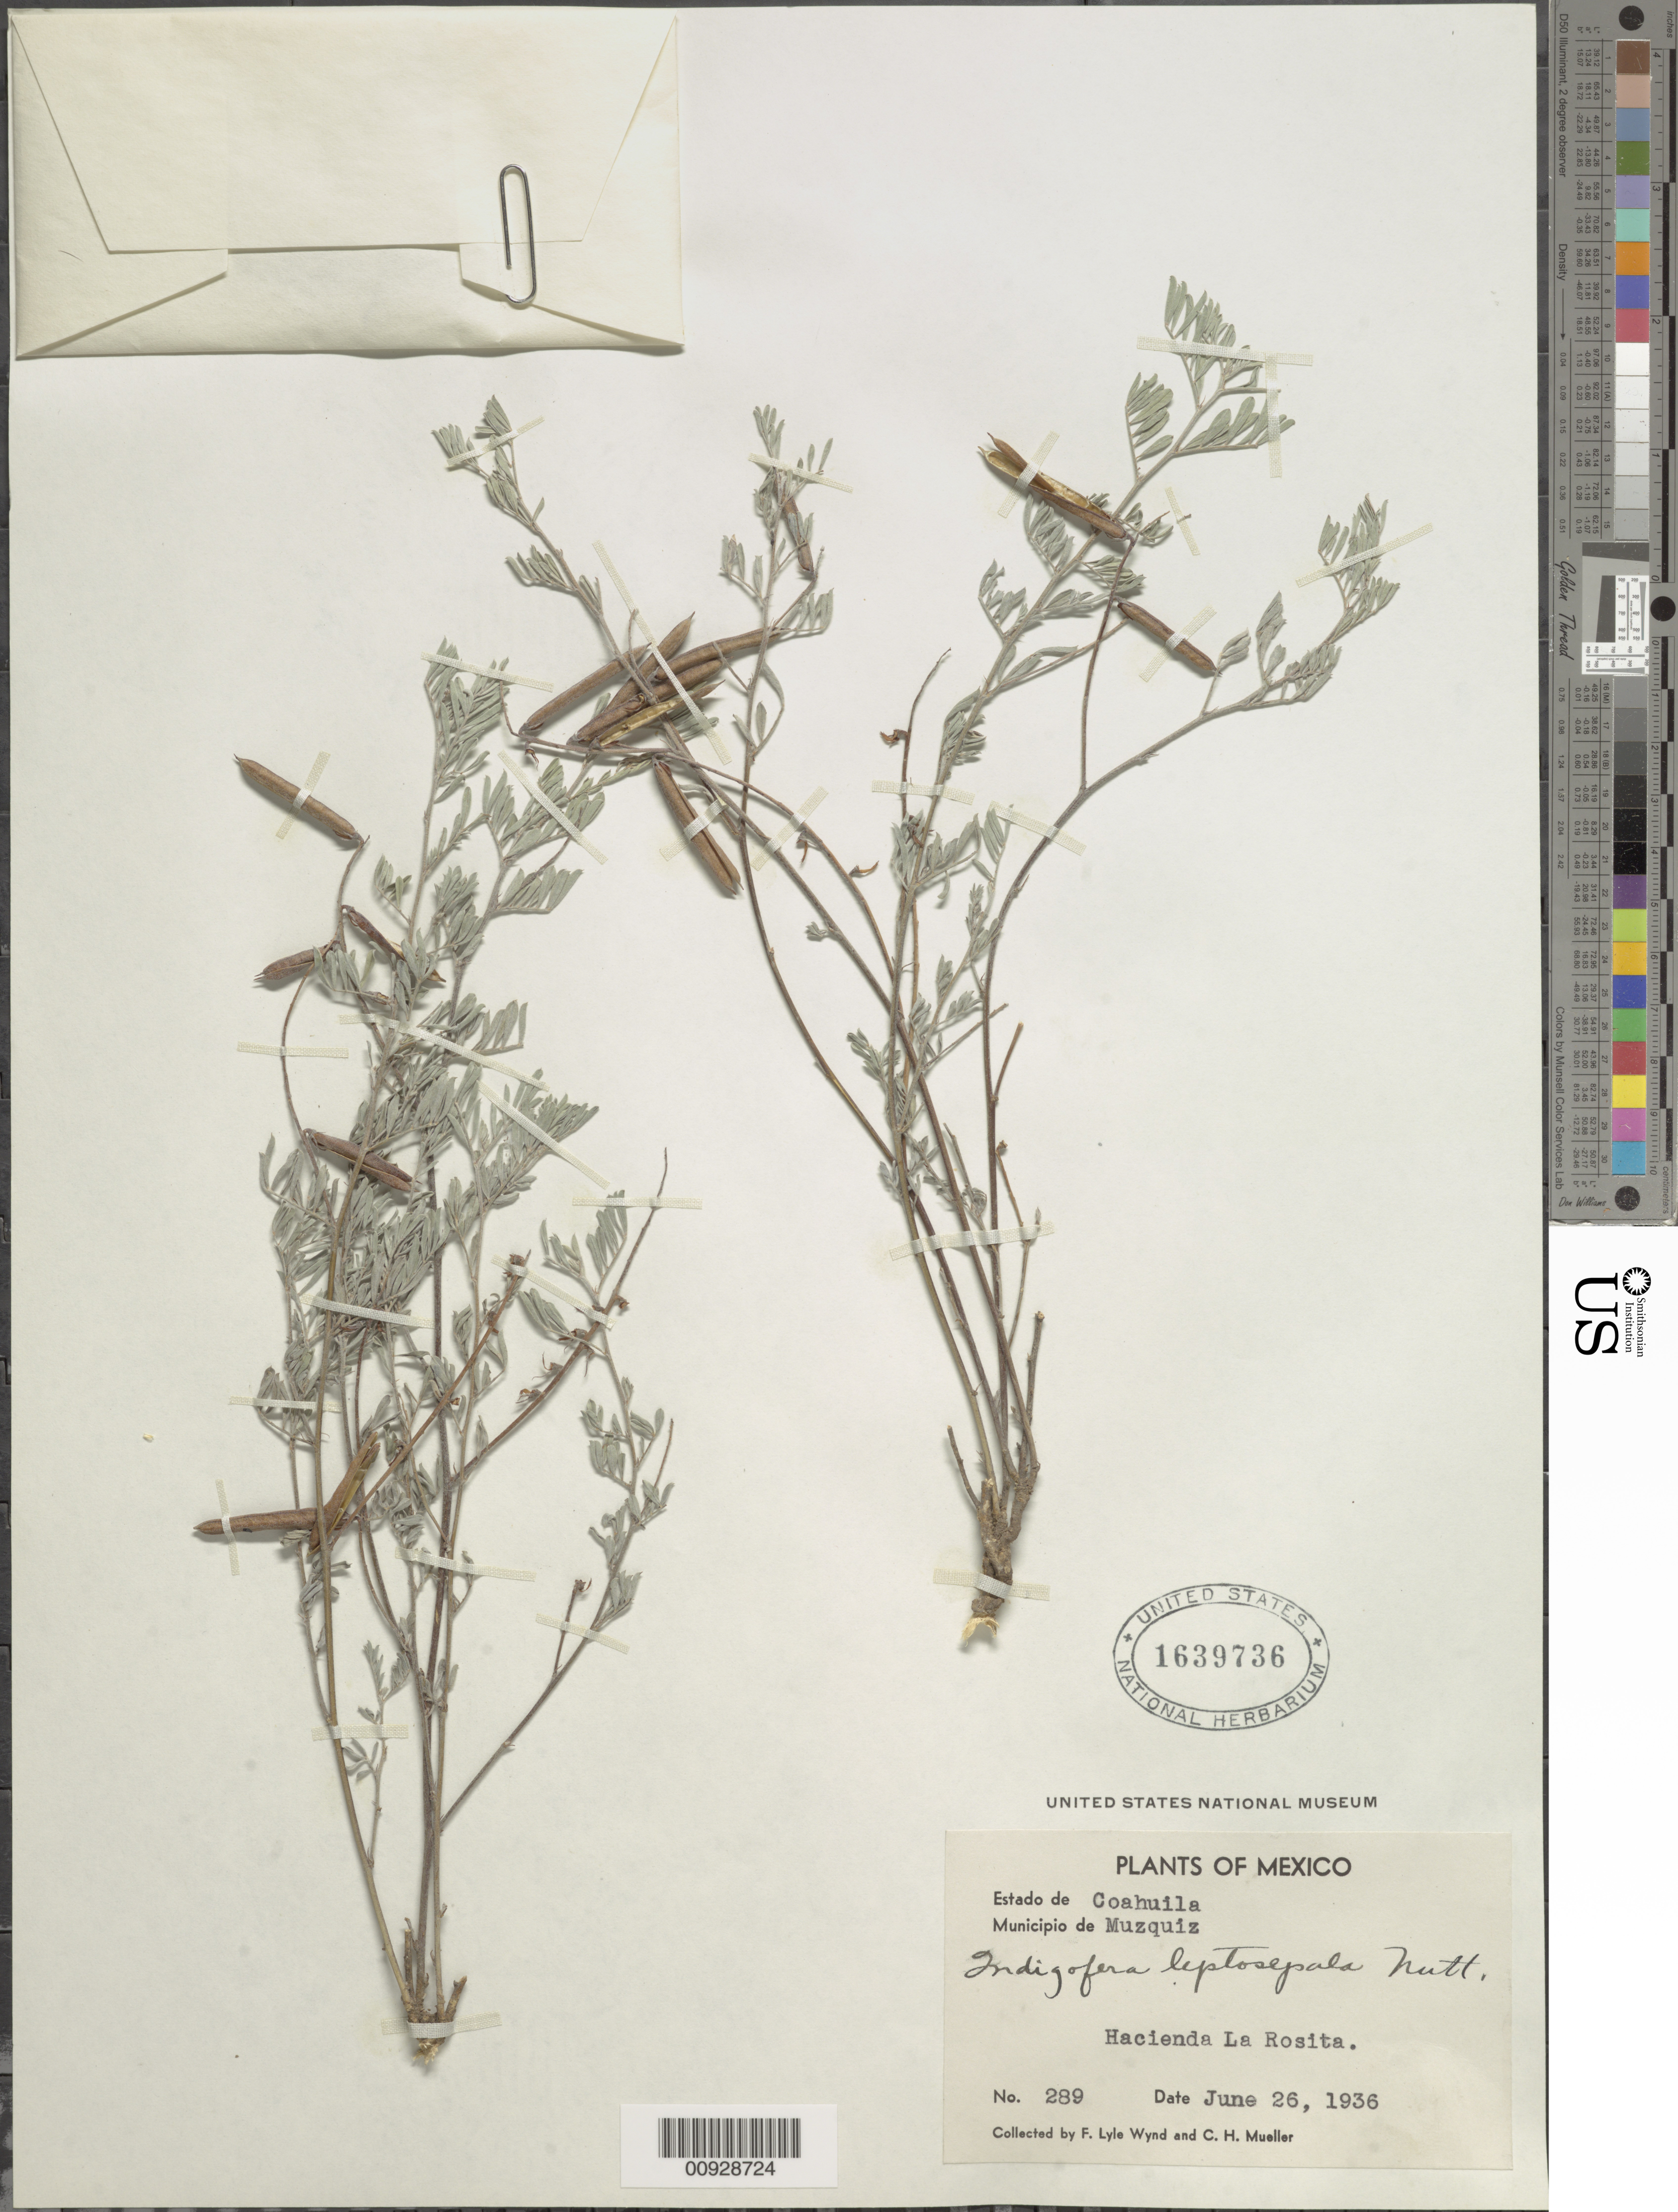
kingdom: Plantae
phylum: Tracheophyta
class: Magnoliopsida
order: Fabales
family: Fabaceae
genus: Indigofera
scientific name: Indigofera leptosepala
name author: Nutt.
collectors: F. L. Wynd & C. H. Mueller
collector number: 289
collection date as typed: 26 Jun 1936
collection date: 1936-06-26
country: Mexico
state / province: Coahuila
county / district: Múzquiz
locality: Hacienda La Rosita.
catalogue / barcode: US 1639736